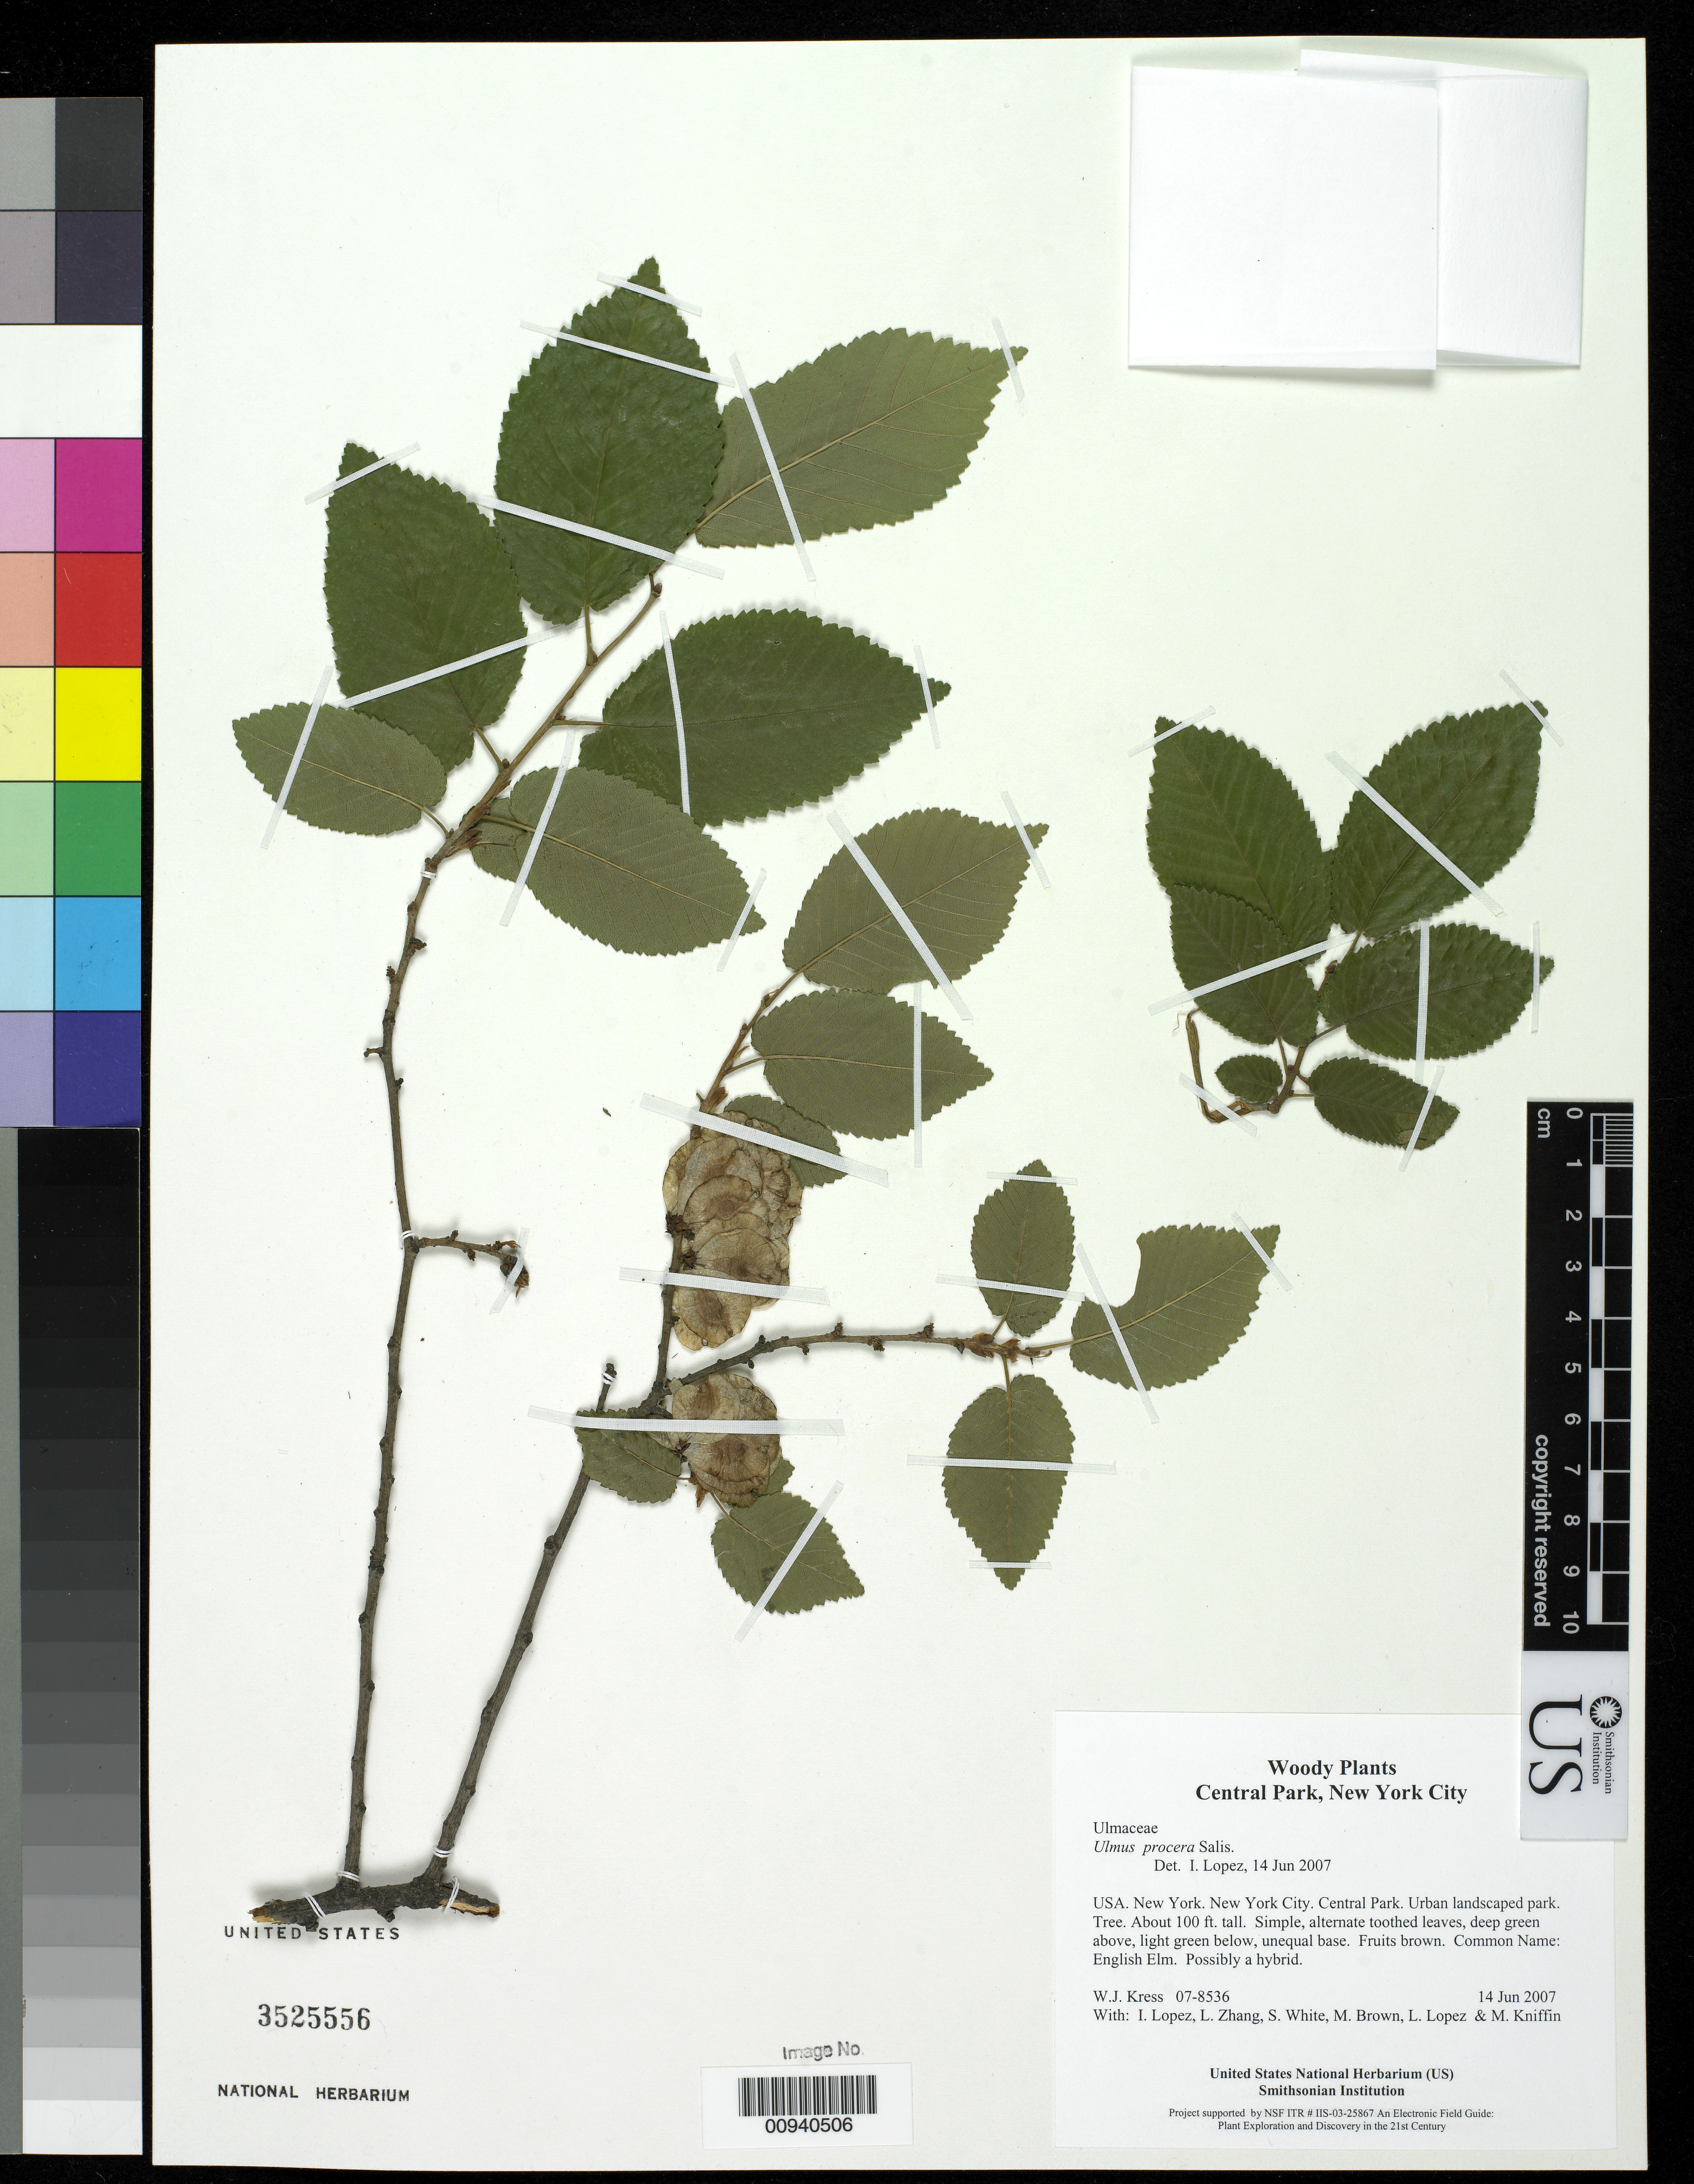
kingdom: Plantae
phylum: Tracheophyta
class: Magnoliopsida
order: Rosales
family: Ulmaceae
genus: Ulmus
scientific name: Ulmus procera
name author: Salisb.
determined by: Lopez, Ida C., (BOT), Smithsonian Institution - National Museum of Natural History (UNITED STATES)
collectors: W. J. Kress, I. C. Lopez, L. B. Zhang, S. White, M. Brown, L. López & M. Kniffin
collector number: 07-8536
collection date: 2007-06-14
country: United States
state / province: New York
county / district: New York City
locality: Central Park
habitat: Urban landscaped park.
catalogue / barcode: US 3525556